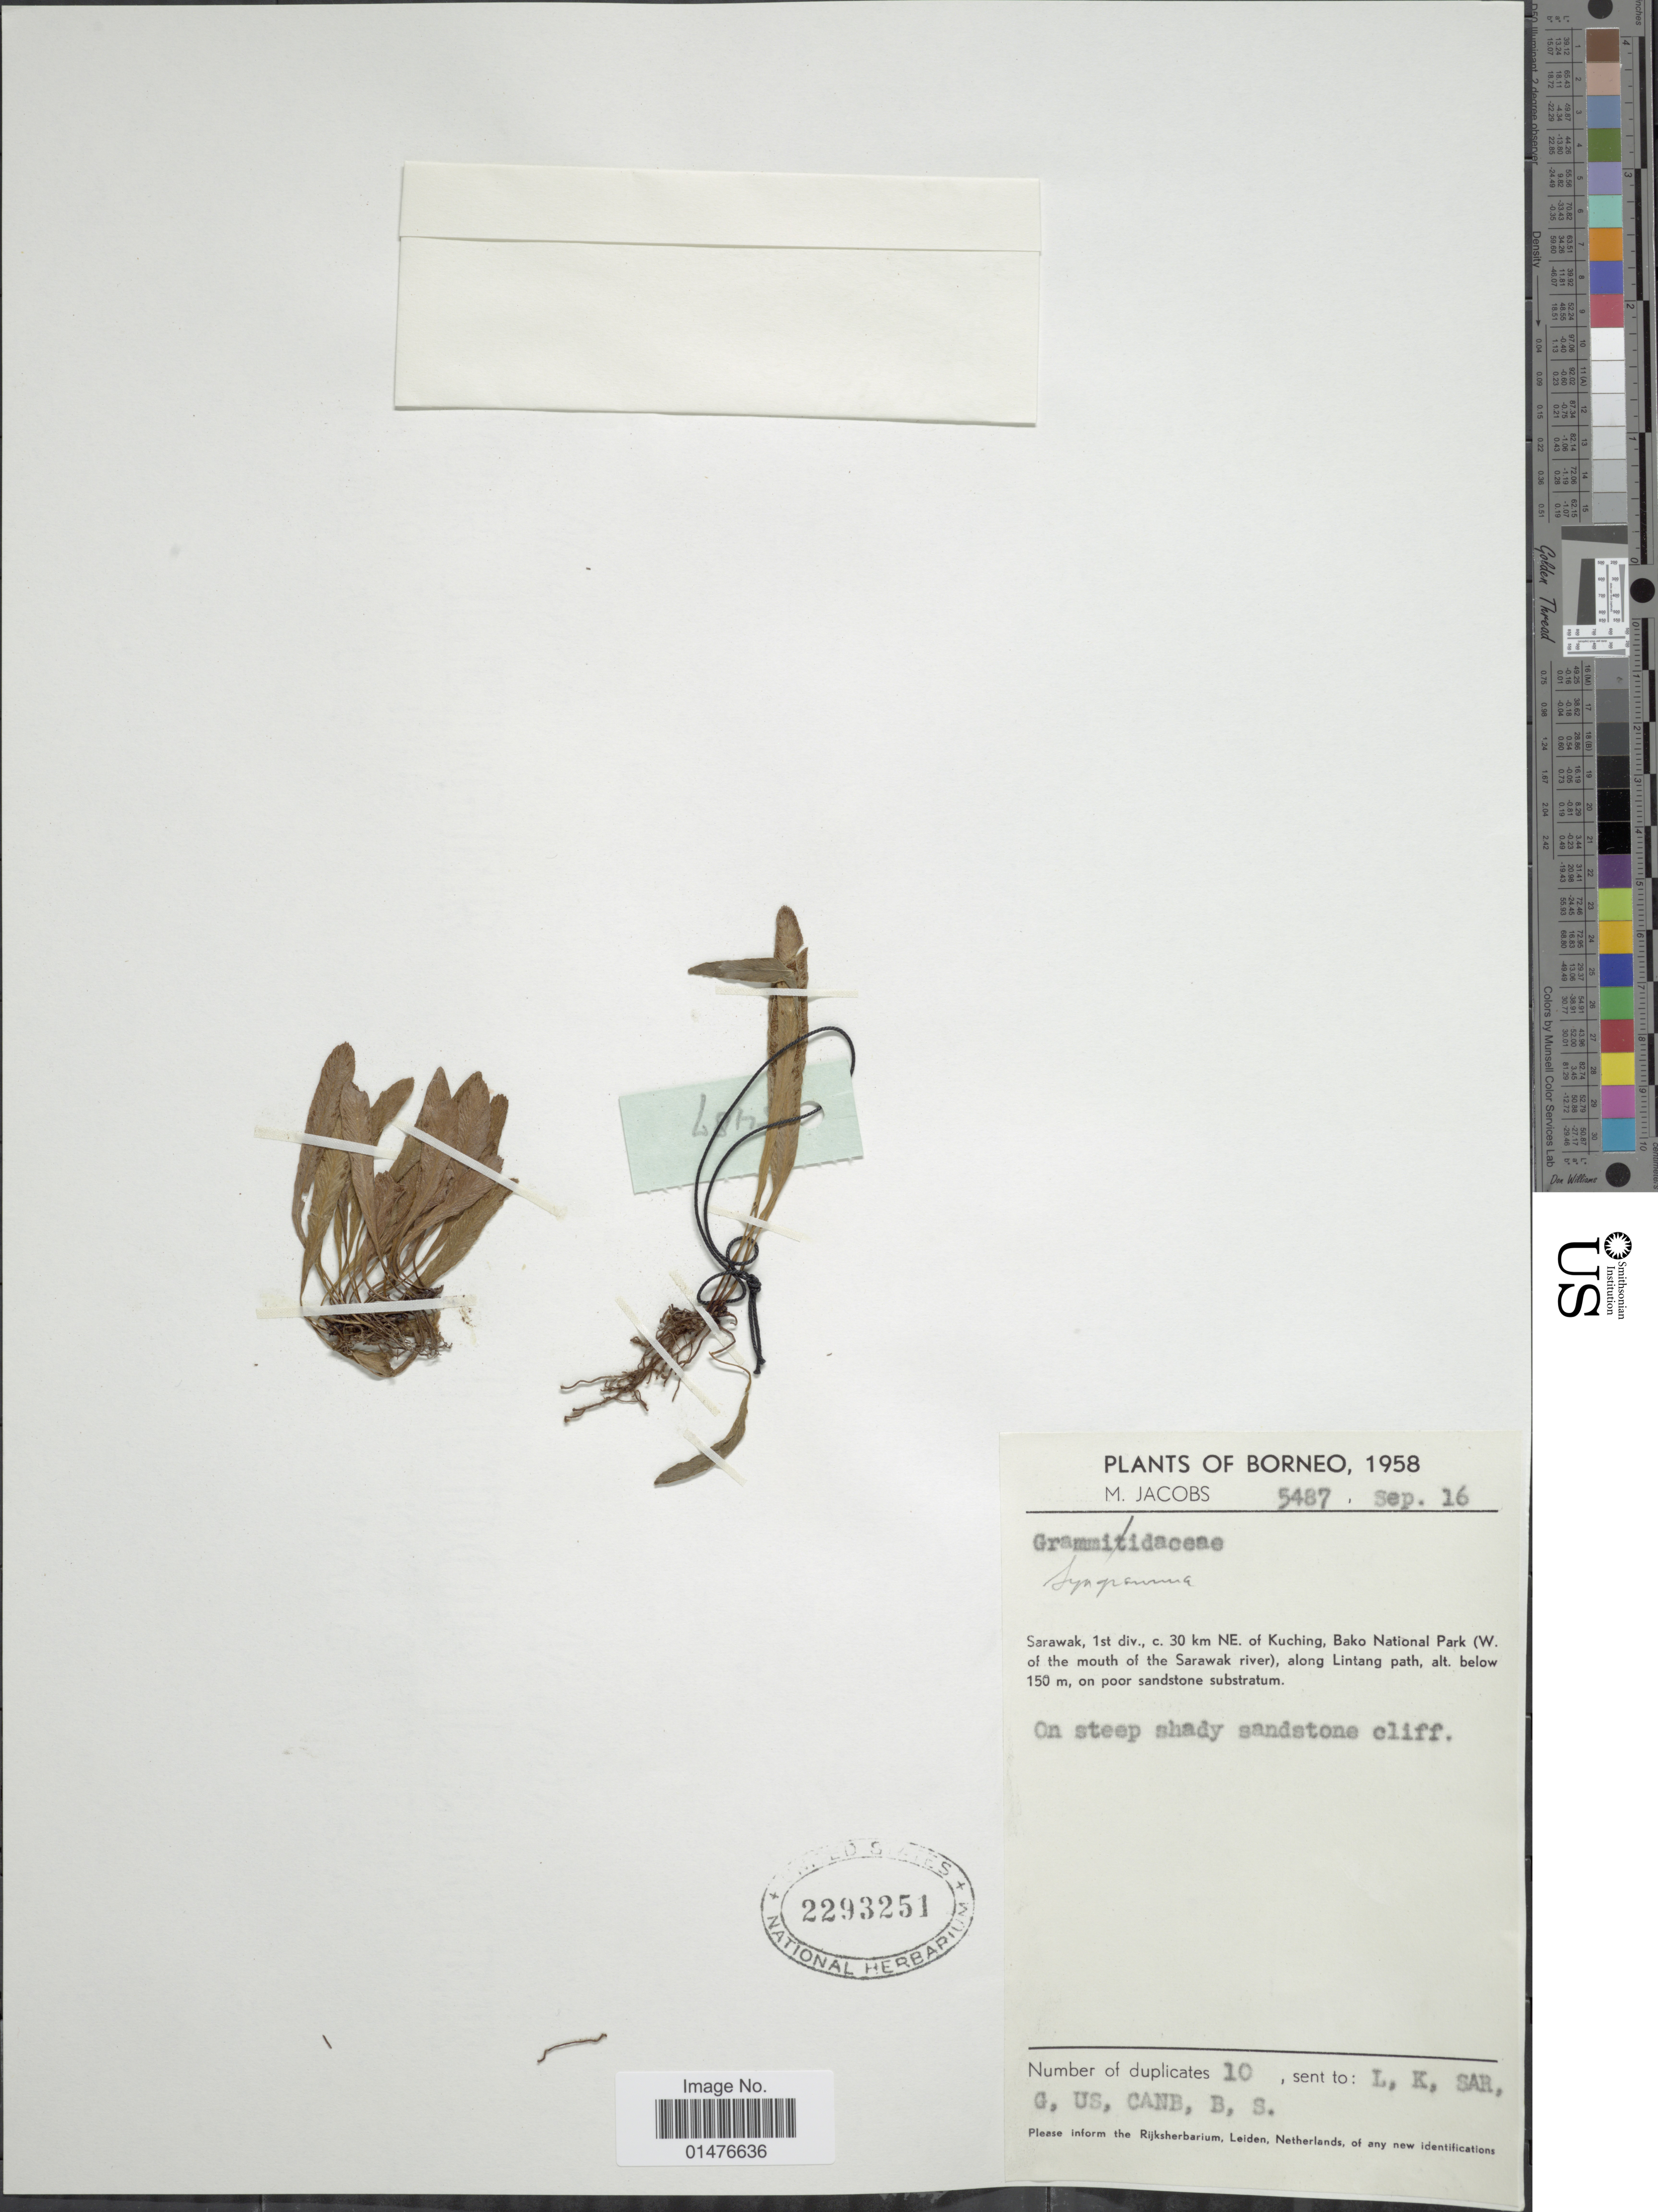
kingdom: Plantae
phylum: Tracheophyta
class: Polypodiopsida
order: Polypodiales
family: Pteridaceae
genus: Syngramma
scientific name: Syngramma cartilagidens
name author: (Baker) Diels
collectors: M. Jacobs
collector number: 5487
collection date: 1958-09-16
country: Malaysia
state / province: Sarawak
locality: Borneo, Sarawak, 1st div., c. 30 km NE. of Luching, Bako National Park (W. of the mouth of the Sarawak river), along Lintang path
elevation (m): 150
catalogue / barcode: US 2293251